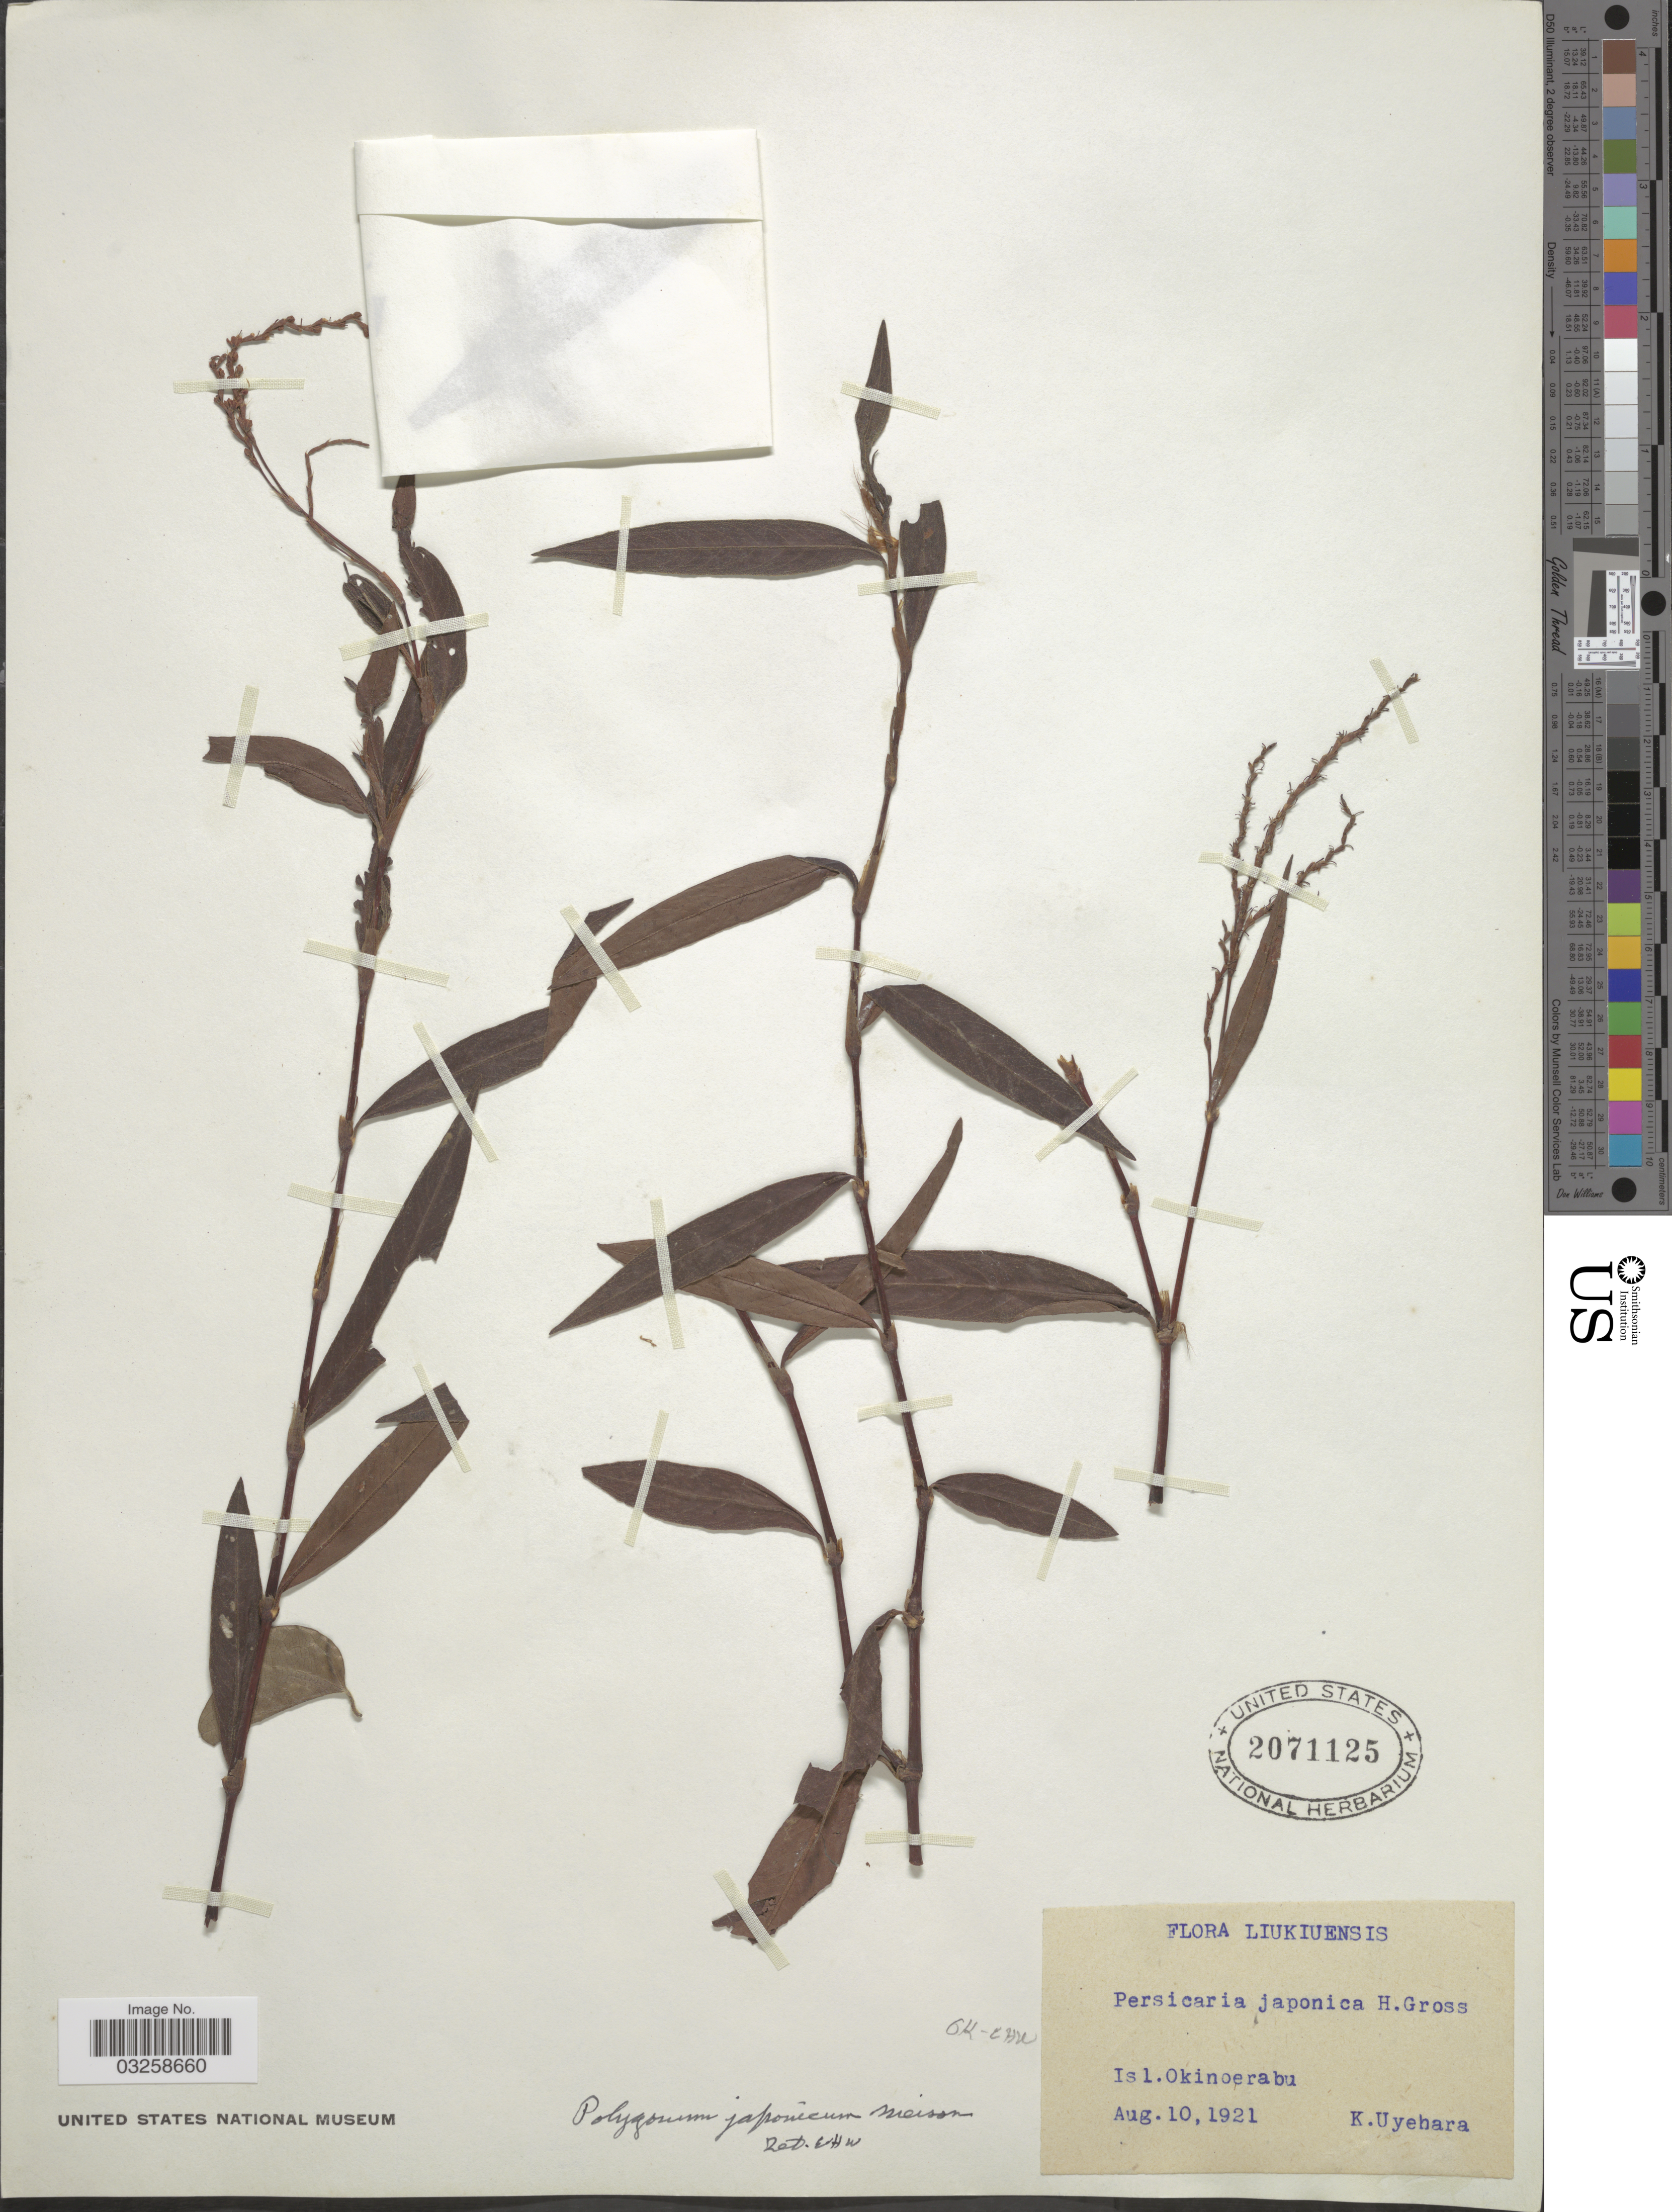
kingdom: Plantae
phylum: Tracheophyta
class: Magnoliopsida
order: Caryophyllales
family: Polygonaceae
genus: Polygonum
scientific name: Polygonum japonicum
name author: Meisn.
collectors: K. Uyehara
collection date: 1921-08-10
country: Japan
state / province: Okinawa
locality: Liukiuensis. Isl. Okinoerabu.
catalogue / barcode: US 2071125